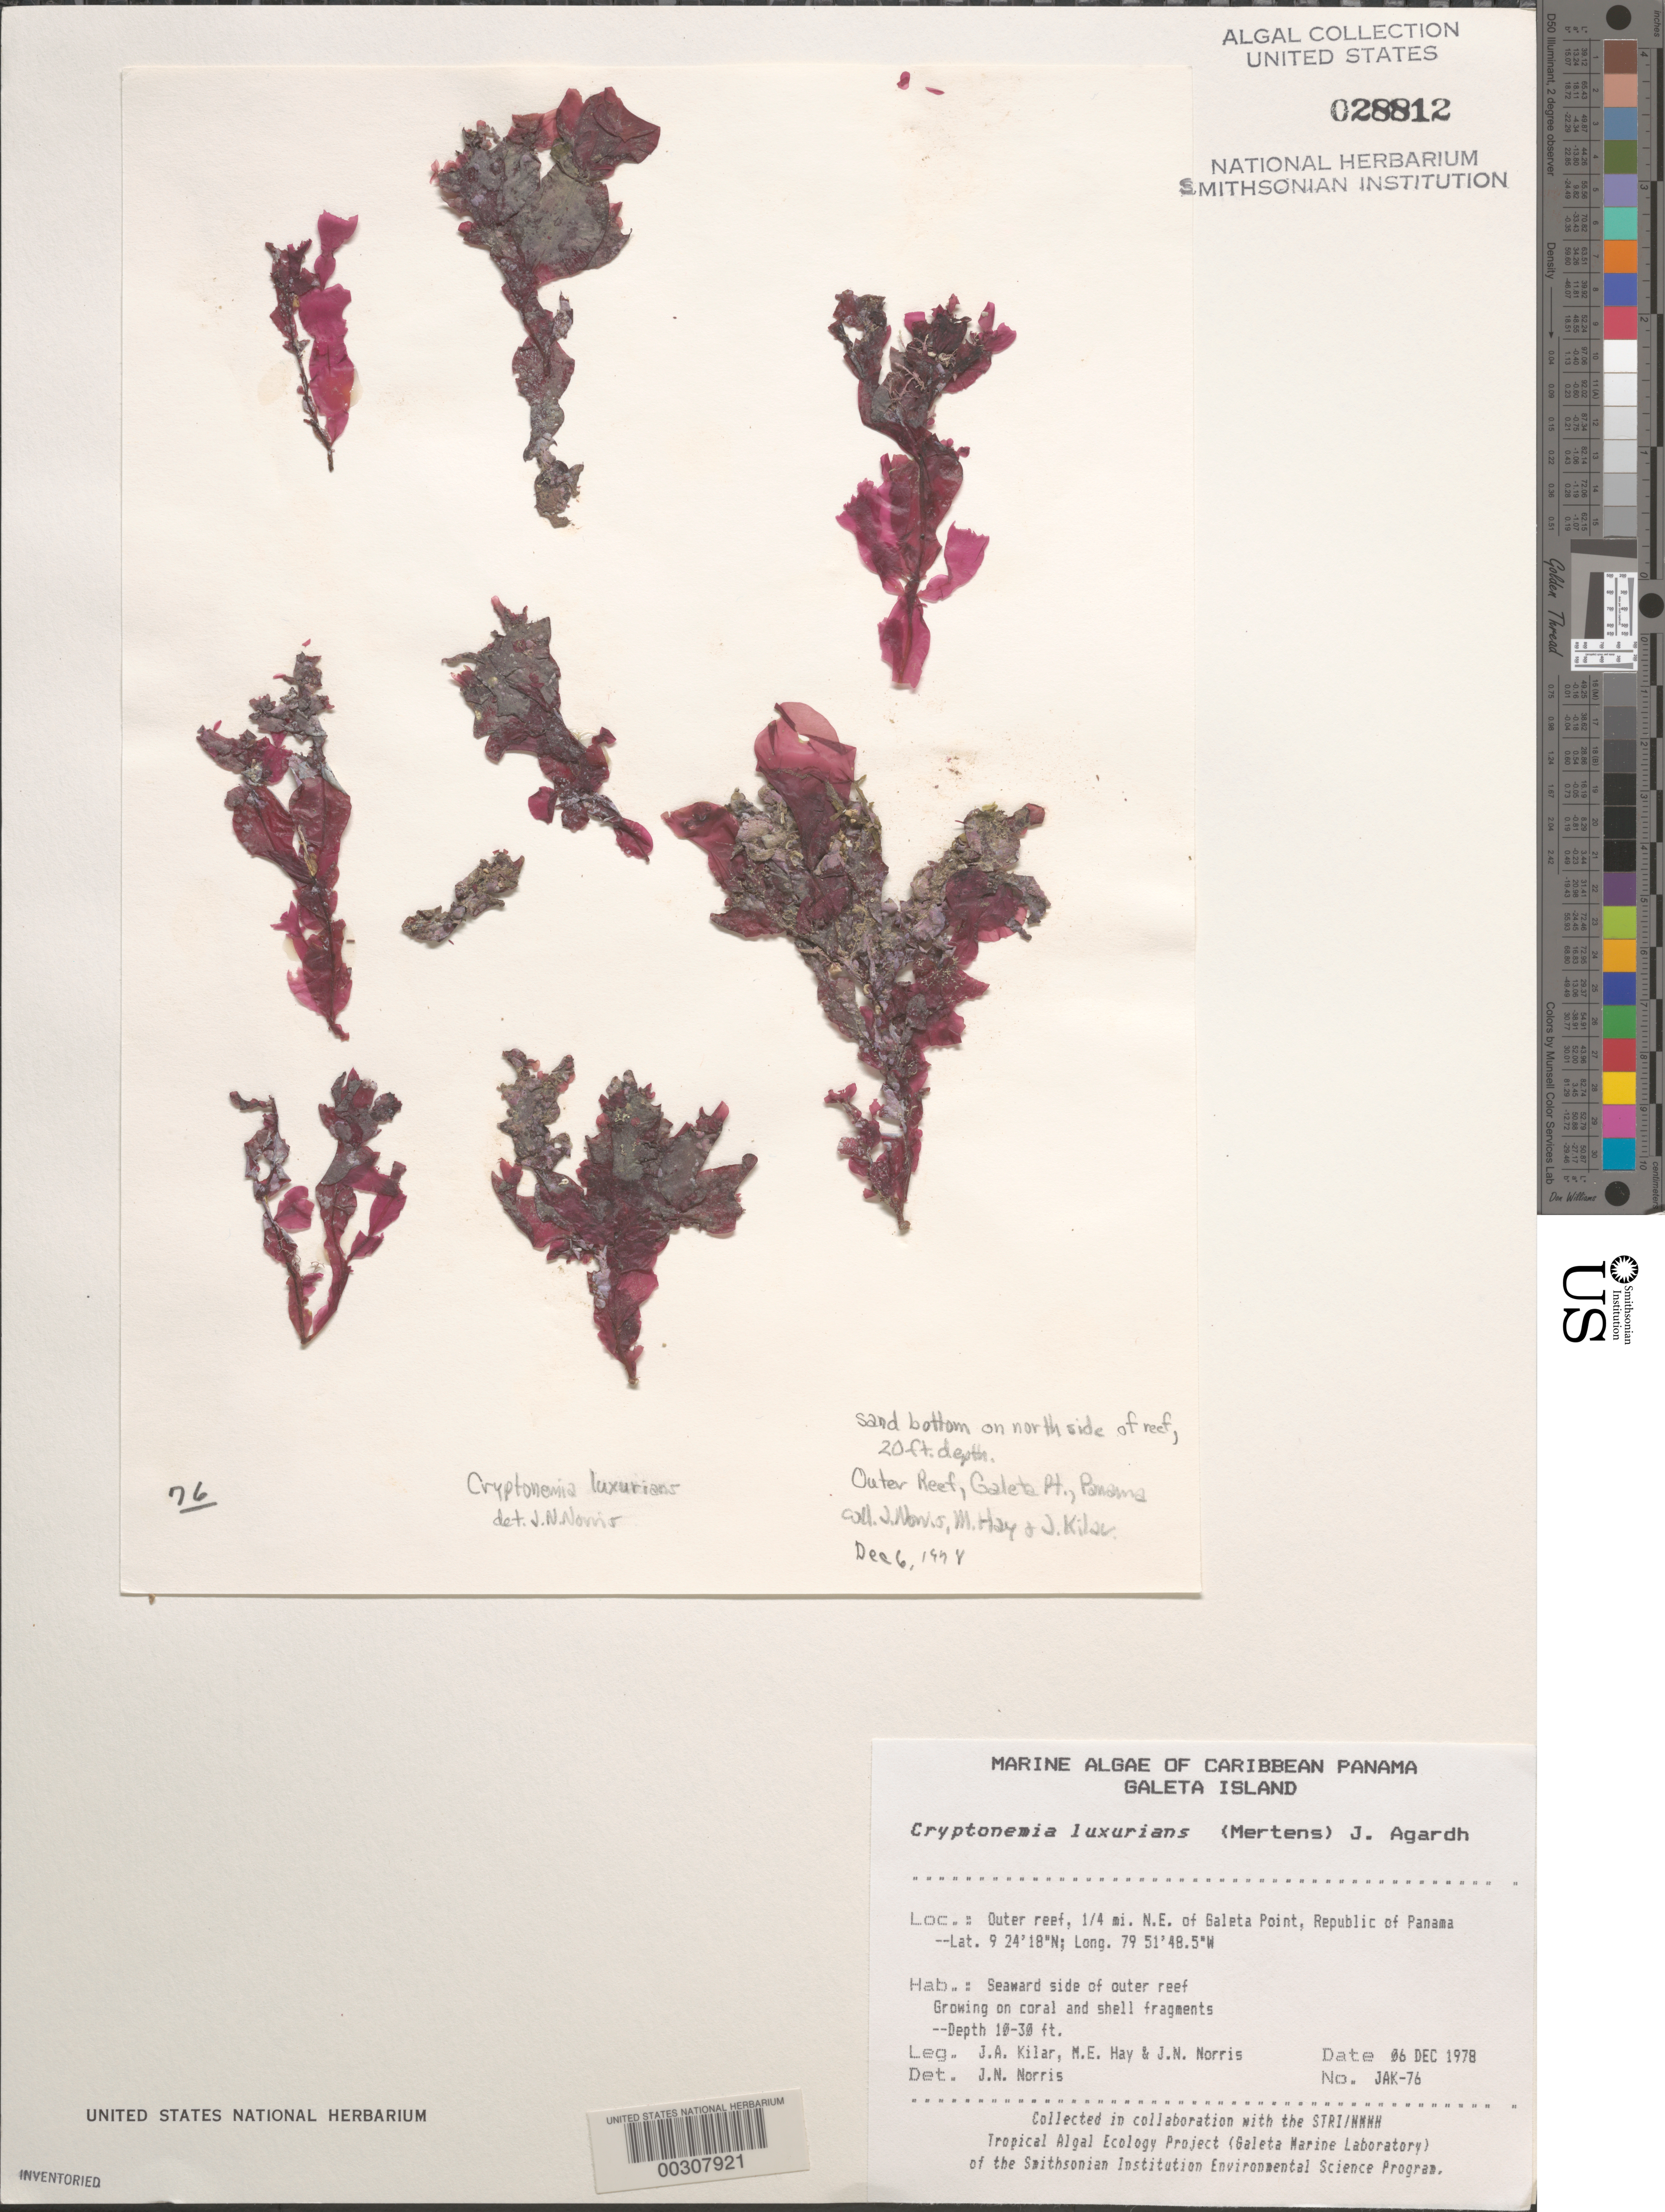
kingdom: Plantae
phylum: Rhodophyta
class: Florideophyceae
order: Halymeniales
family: Halymeniaceae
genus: Cryptonemia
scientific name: Cryptonemia seminervis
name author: (C. Agardh) J. Agardh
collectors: J. Kilar, M. E. Hay & J. Norris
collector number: JAK-76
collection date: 1978-12-06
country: Panama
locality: Caribbean Panama. Galeta Island. Outer reef, ¼ mi. N.E. of Galeta Point, Republic of Panama. Sand bottom on north side of reef.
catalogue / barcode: US 28812